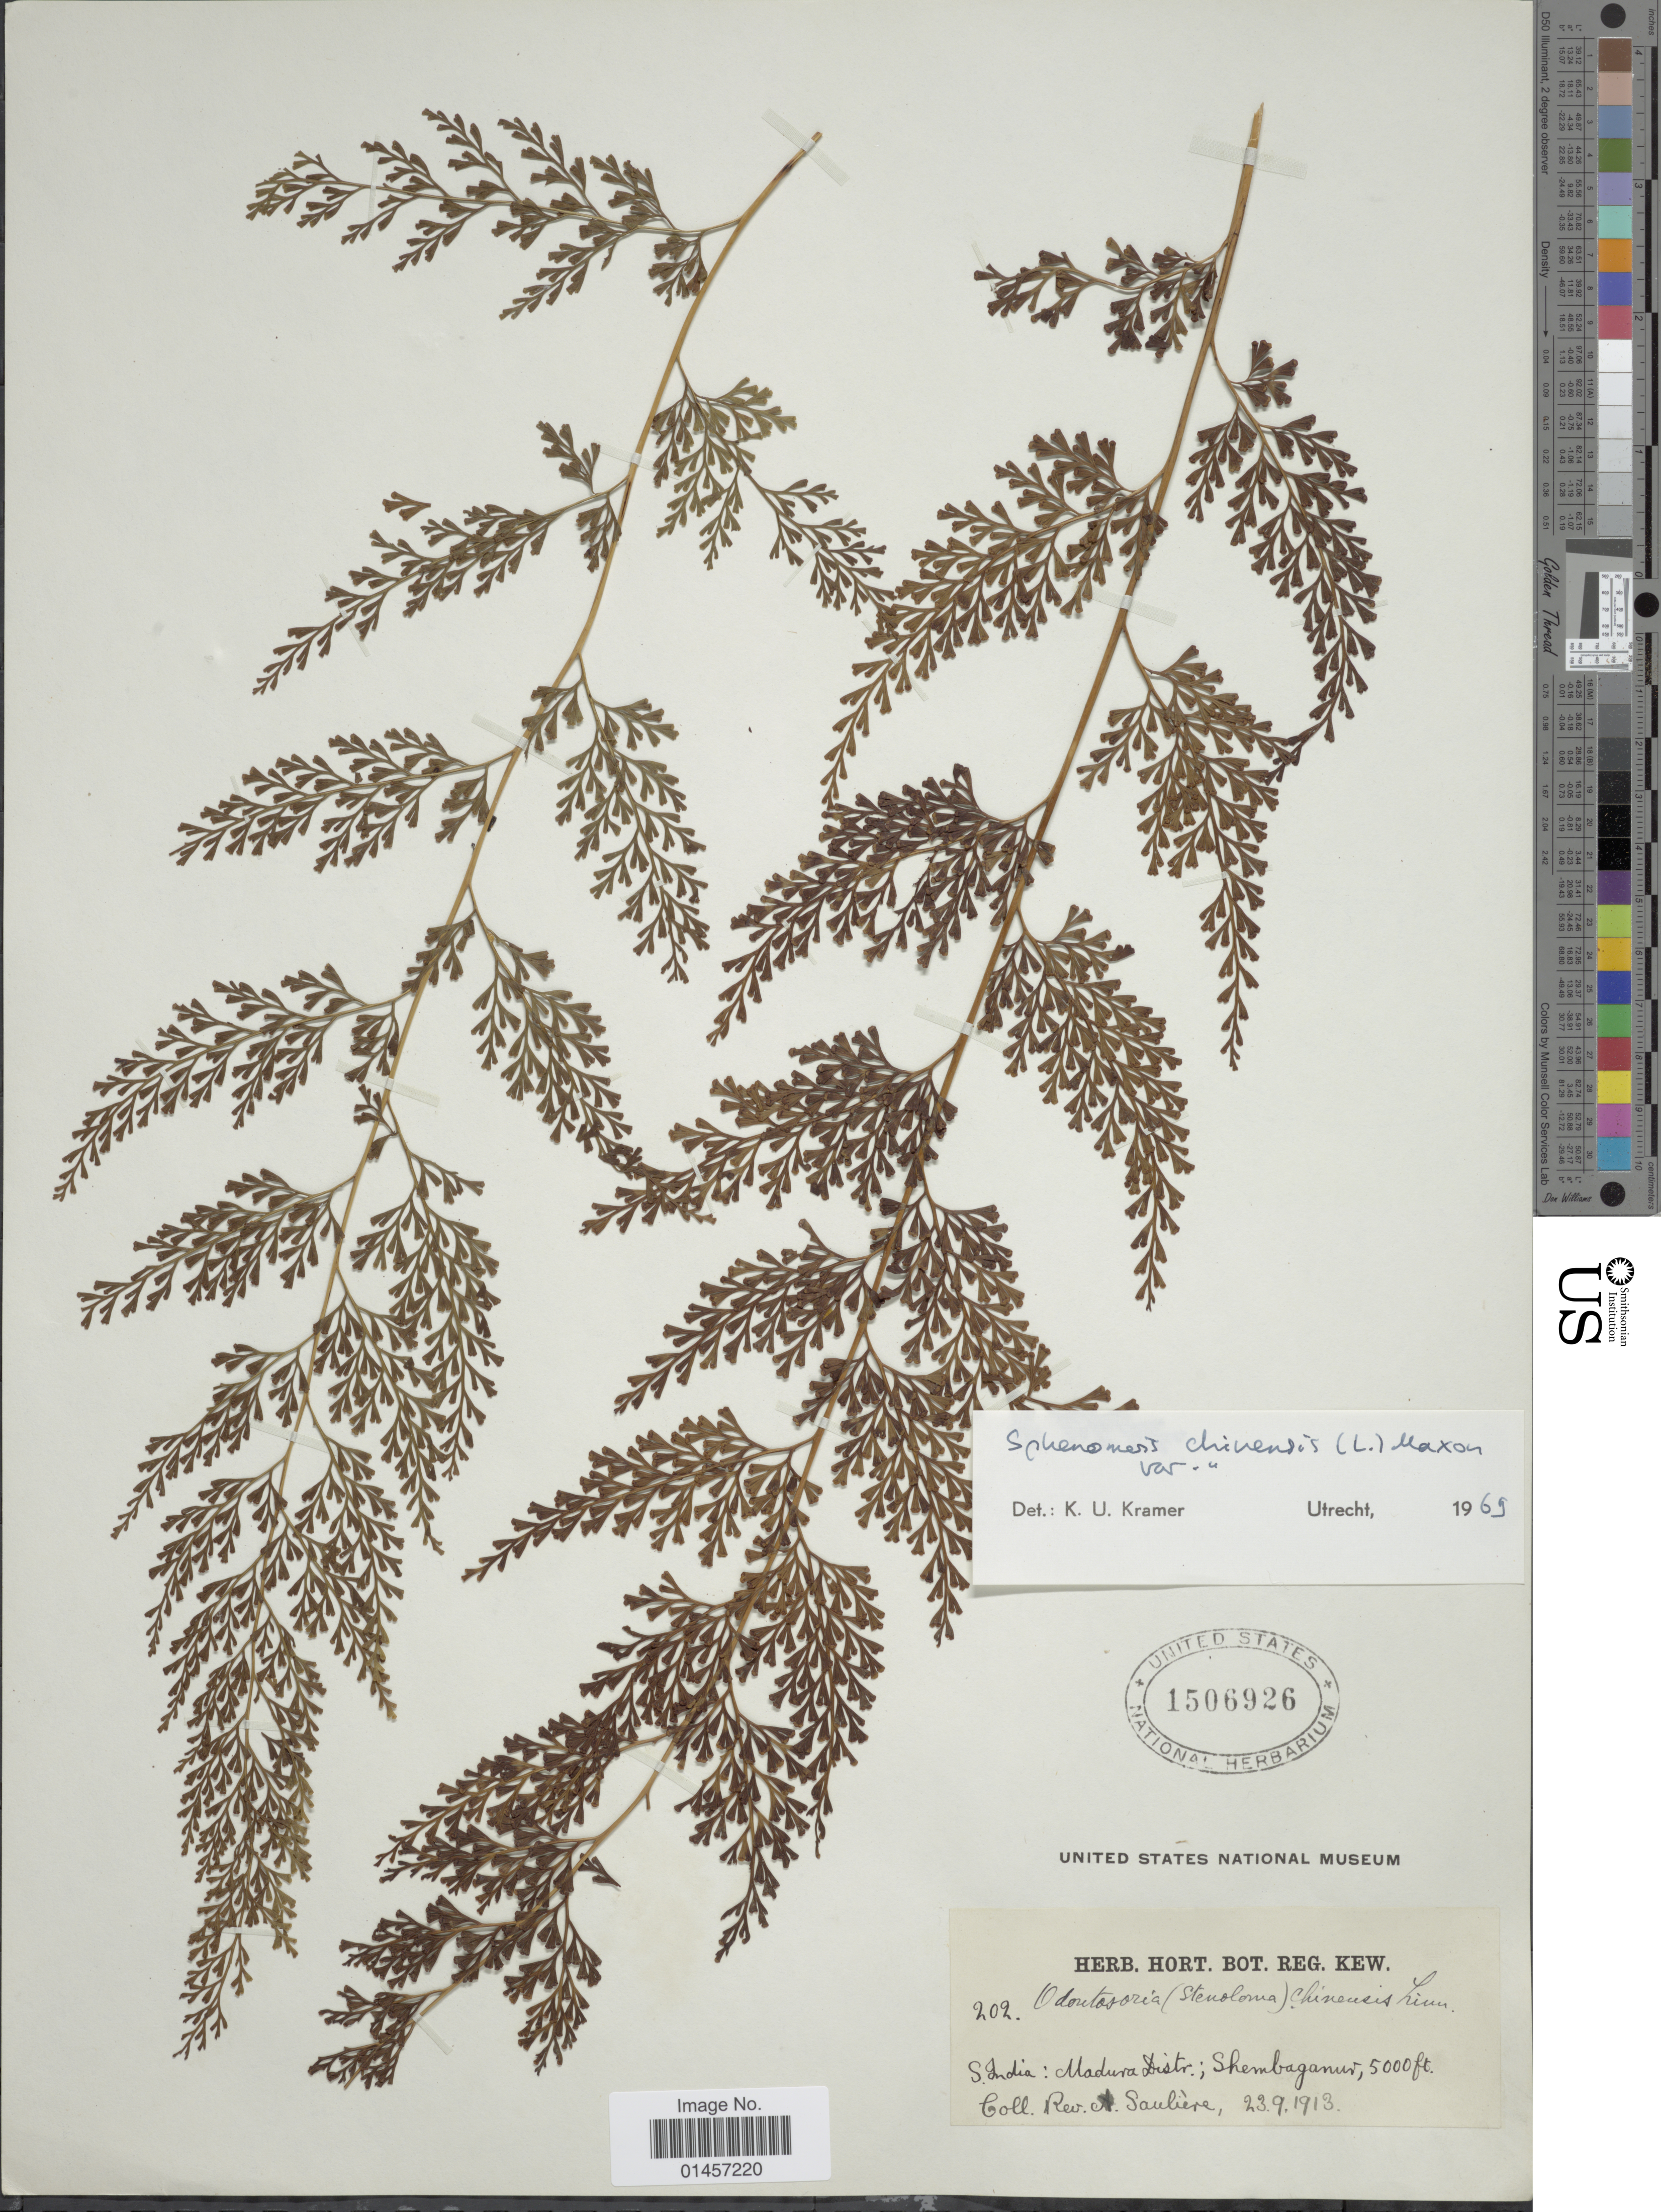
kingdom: Plantae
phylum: Tracheophyta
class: Polypodiopsida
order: Polypodiales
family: Lindsaeaceae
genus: Sphenomeris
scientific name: Sphenomeris chinensis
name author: (L.) Maxon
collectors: A. Sauliere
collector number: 202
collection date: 1913-09-23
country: India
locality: S. India: Madura Distr.: Shembaganur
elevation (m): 1524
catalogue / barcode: US 1506926